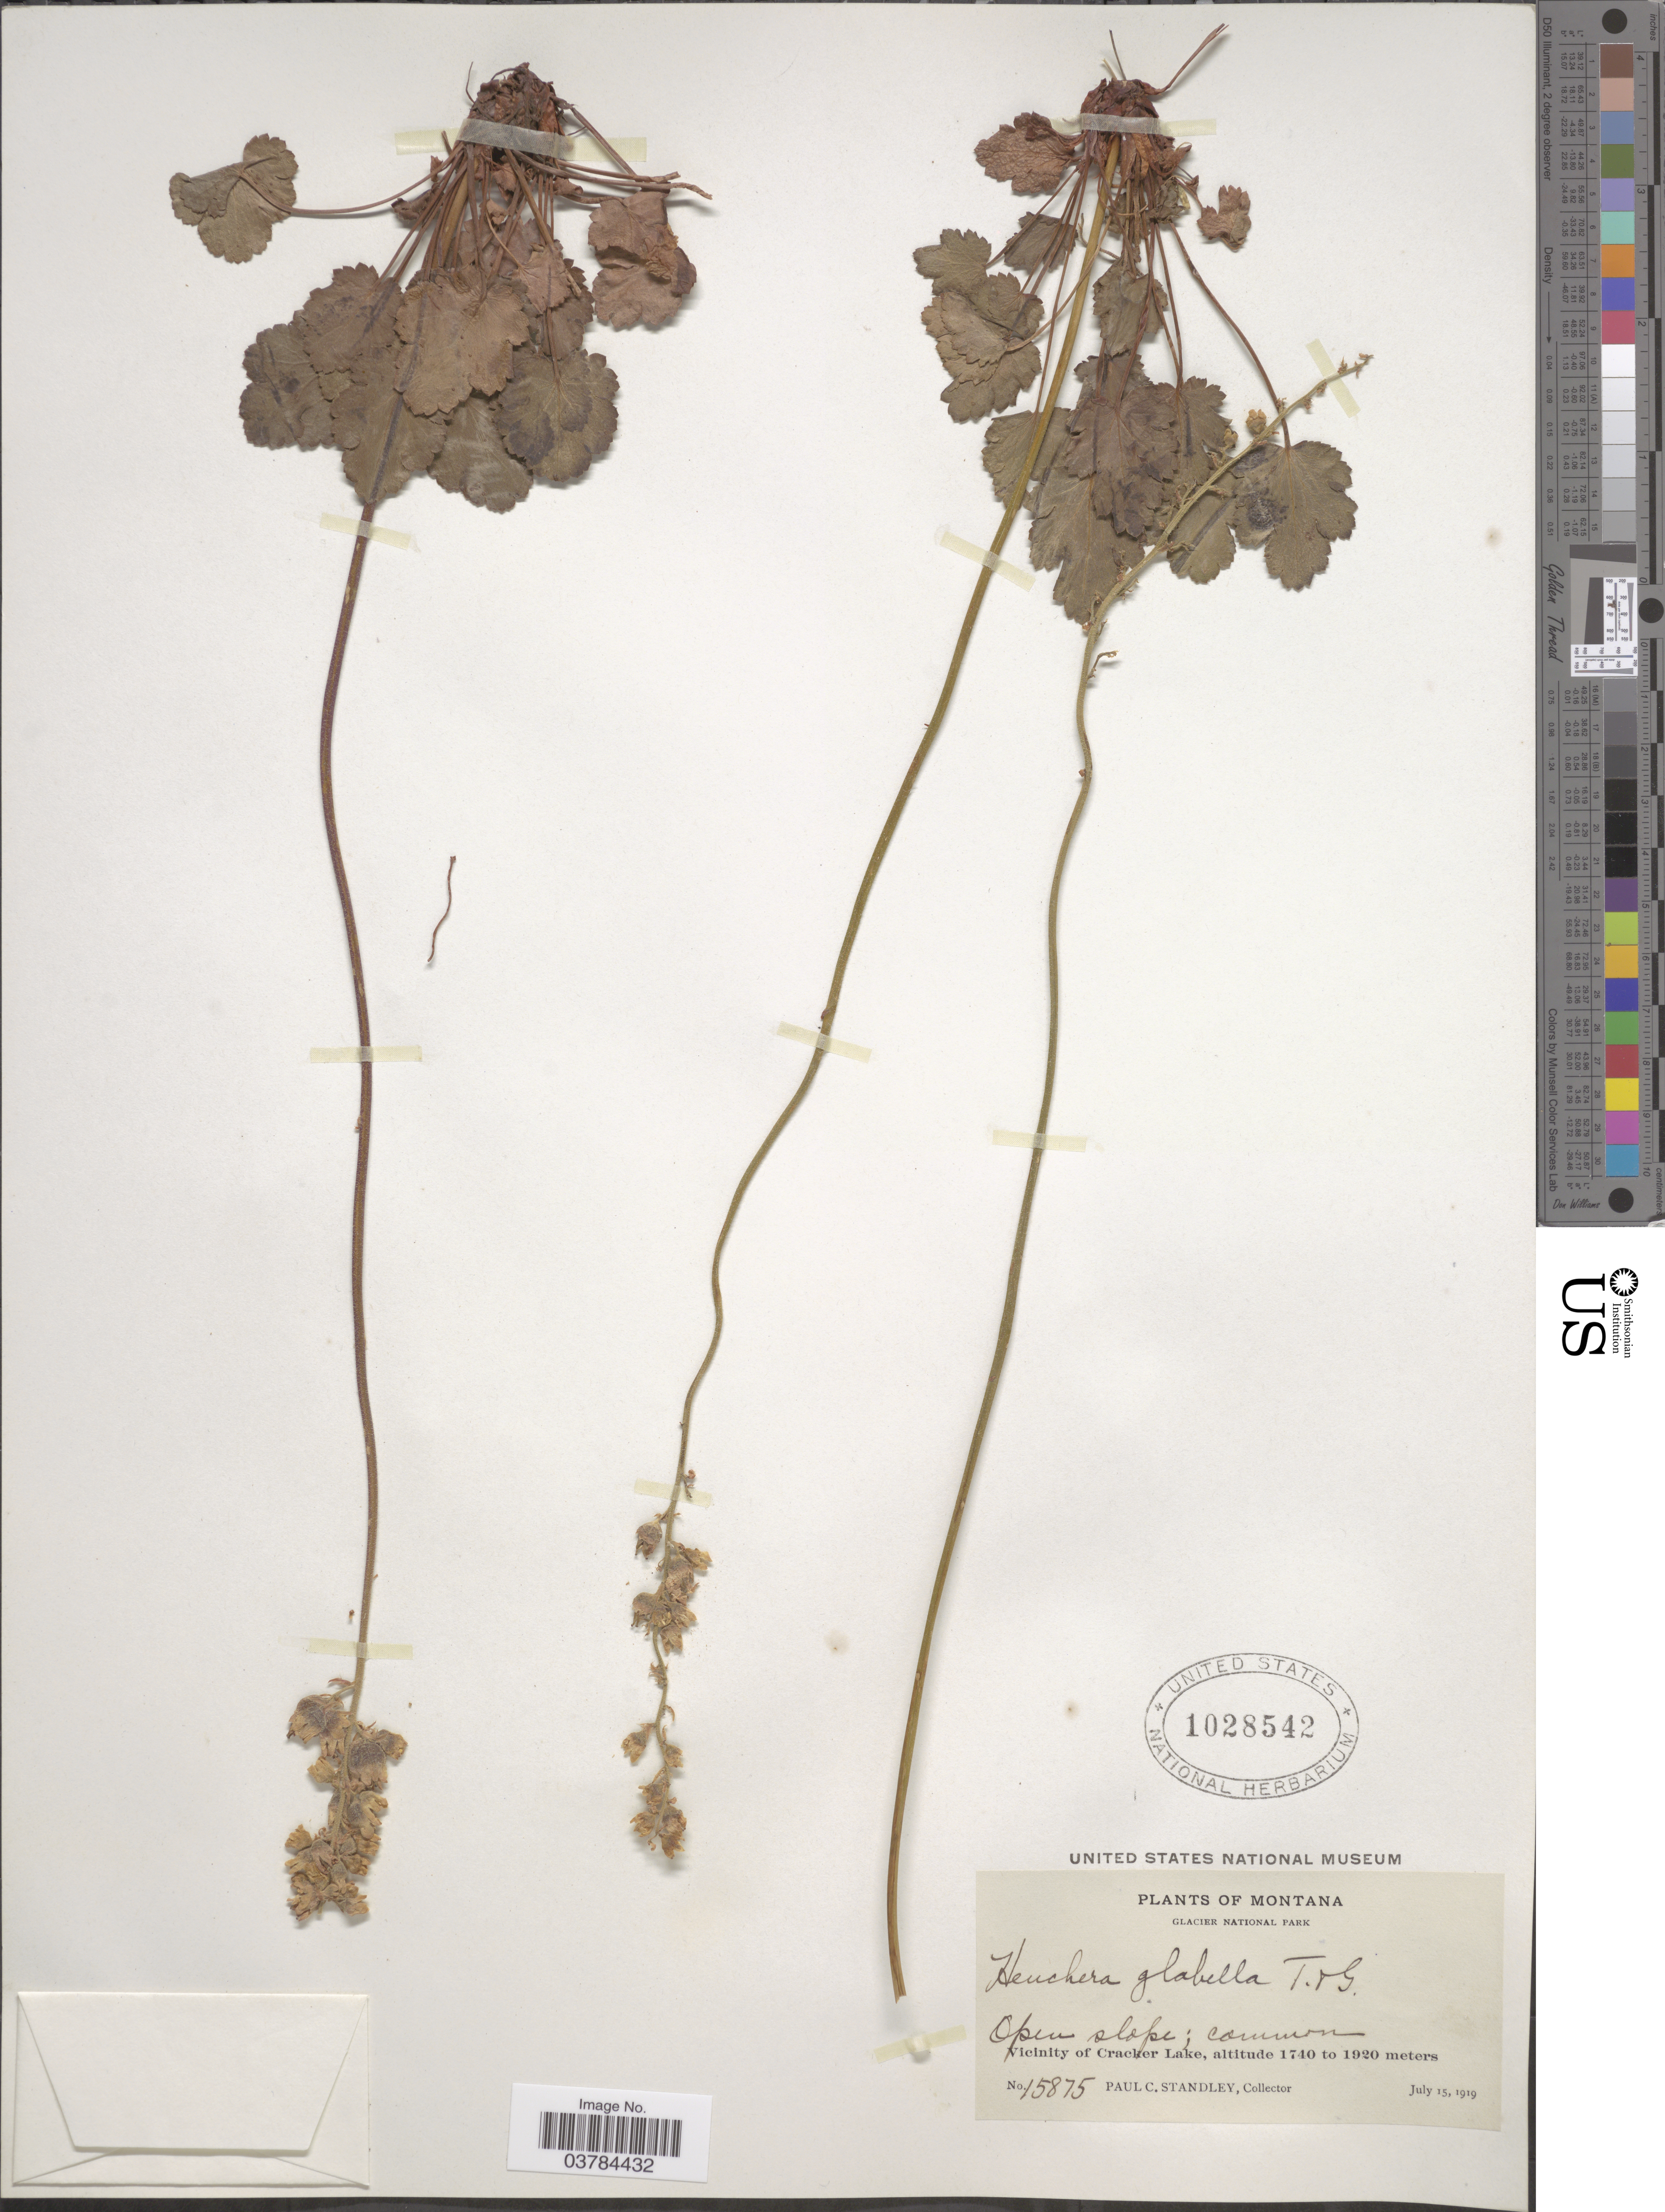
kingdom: Plantae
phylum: Tracheophyta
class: Magnoliopsida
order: Saxifragales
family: Saxifragaceae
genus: Heuchera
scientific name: Heuchera glabella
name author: Torr. & A. Gray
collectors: P. C. Standley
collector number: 15875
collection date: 1919-07-15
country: United States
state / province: Montana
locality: Glacier National Park. Vicinity of Cracker Lake.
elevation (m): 1740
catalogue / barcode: US 1028542